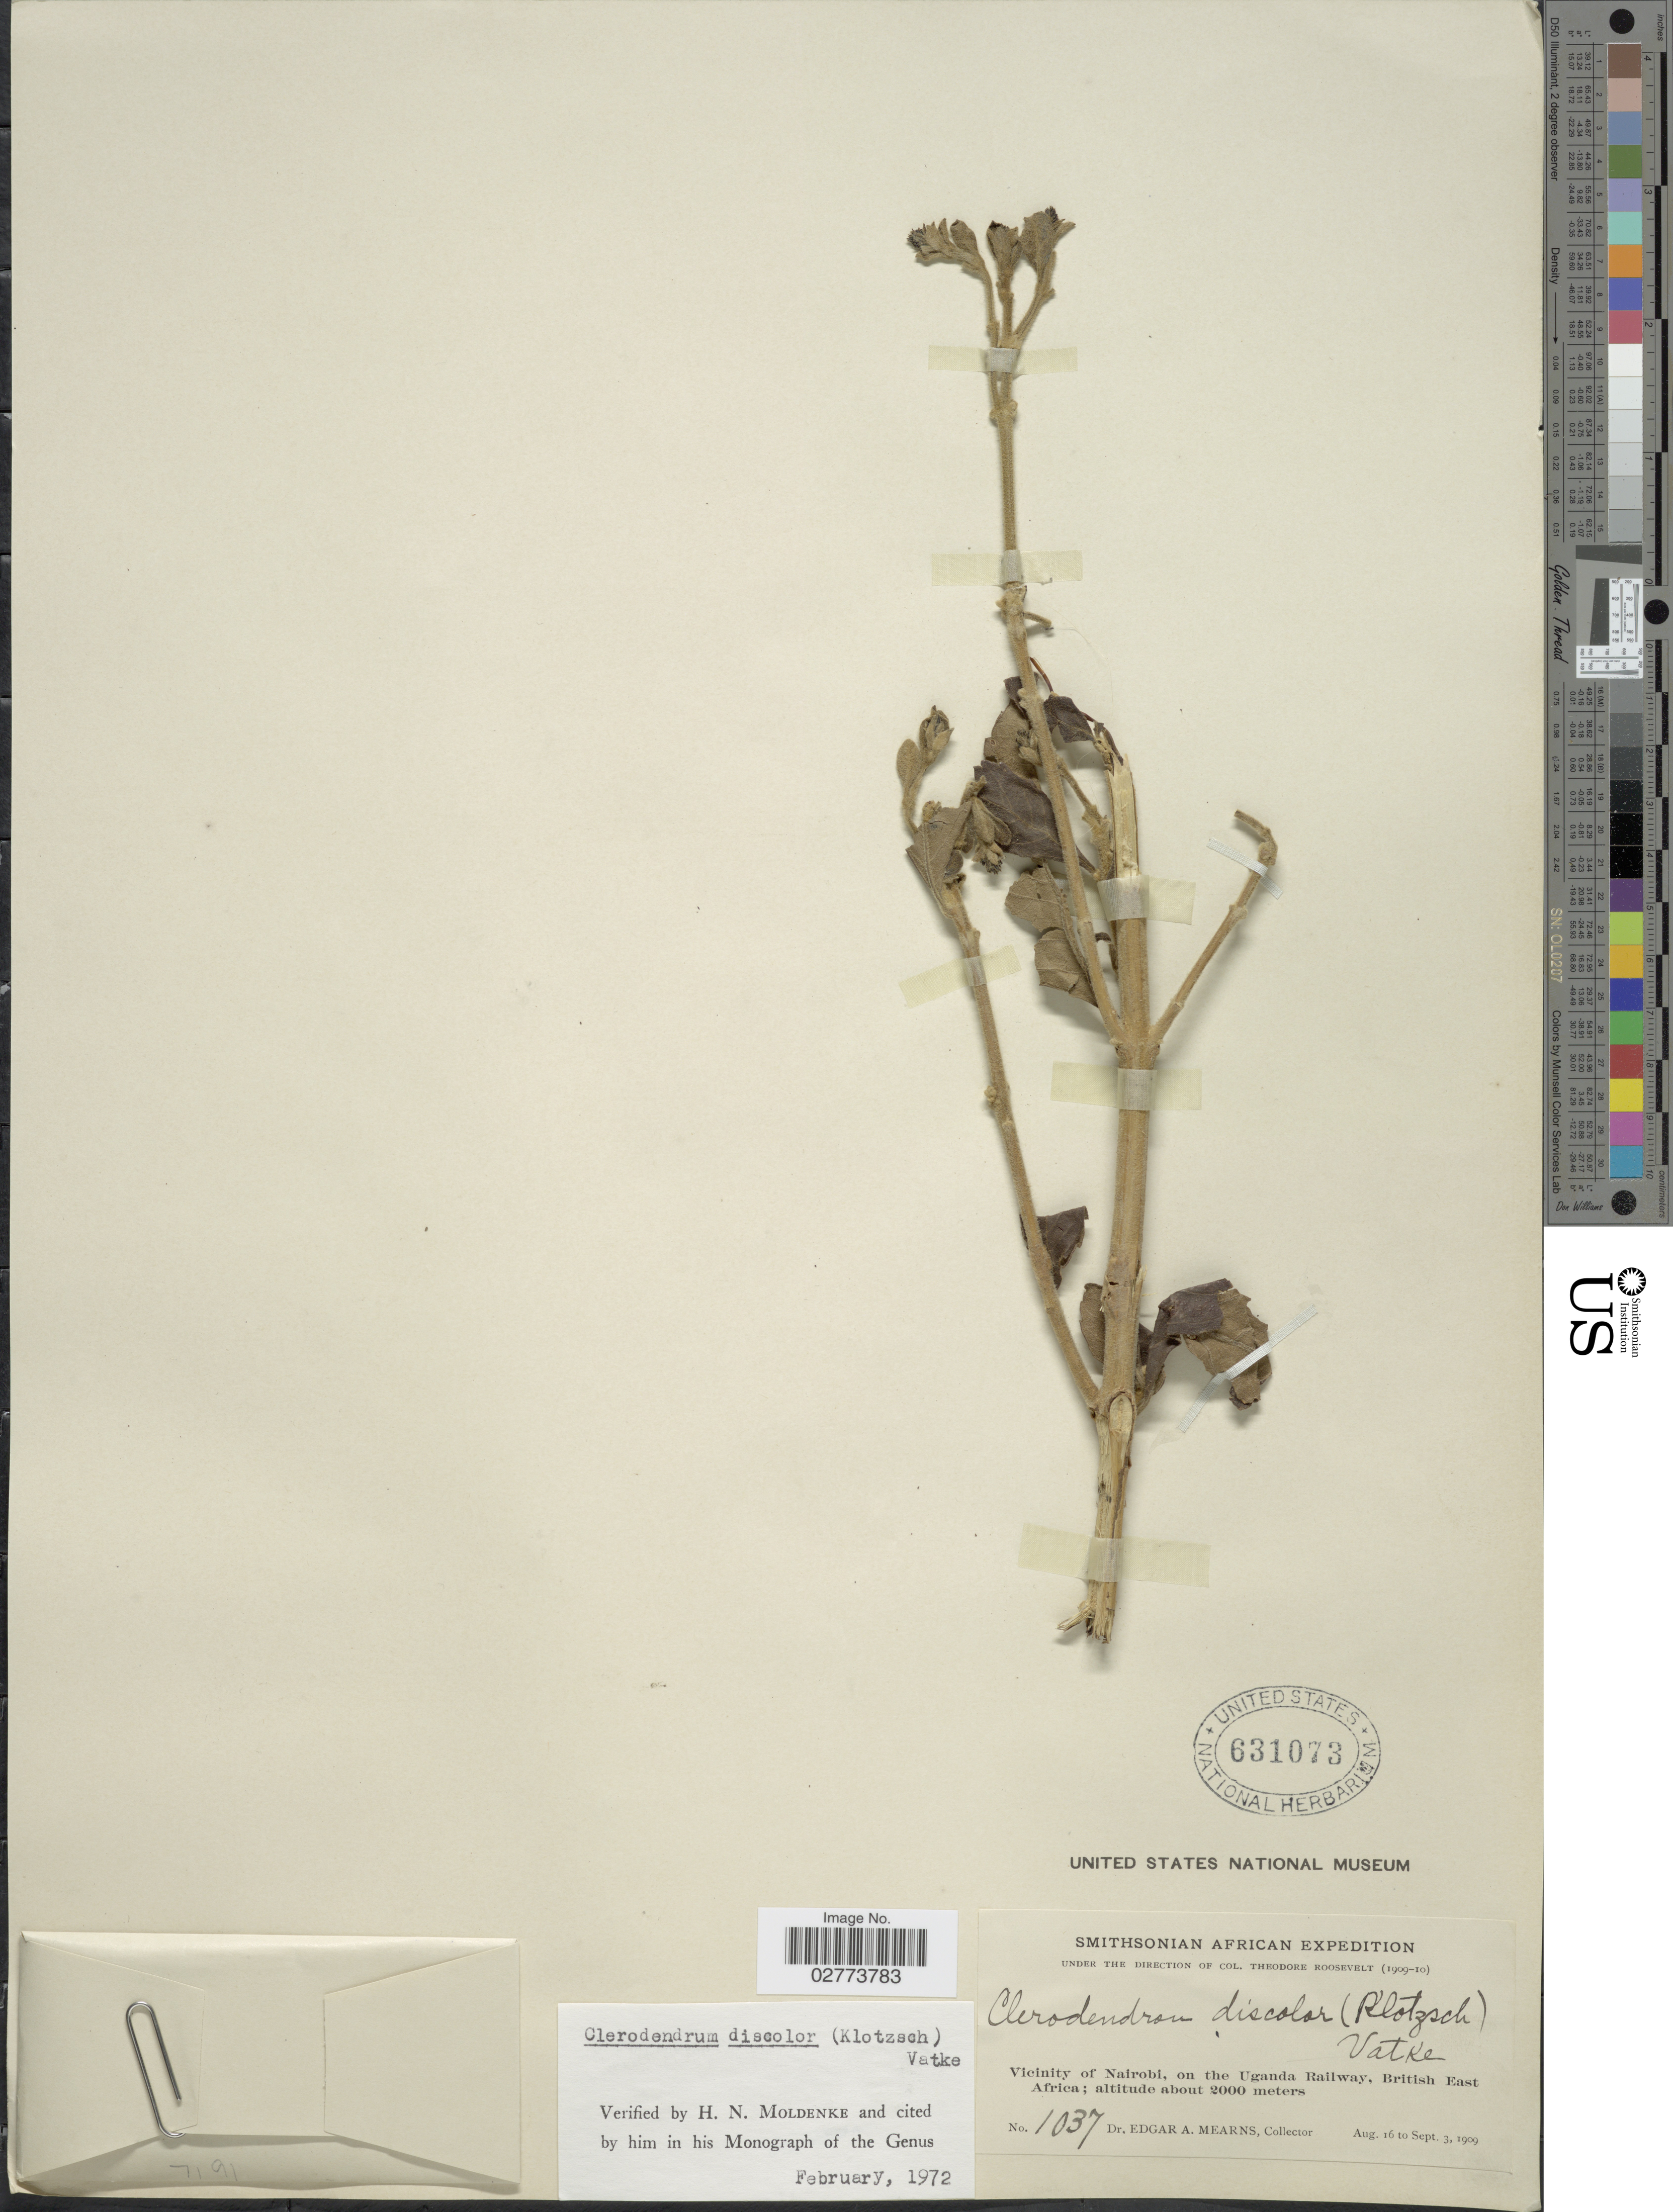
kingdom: Plantae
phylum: Tracheophyta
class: Magnoliopsida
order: Lamiales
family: Lamiaceae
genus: Clerodendrum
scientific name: Clerodendrum discolor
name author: (Klotzsch) Vatke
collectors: E. A. Mearns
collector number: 1037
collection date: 1909-08-16/1909-09-03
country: Kenya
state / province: Nairobi Area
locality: Vicinity of Nairobi, on the Uganda Railway, British East Africa.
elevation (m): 2000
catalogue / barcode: US 631073